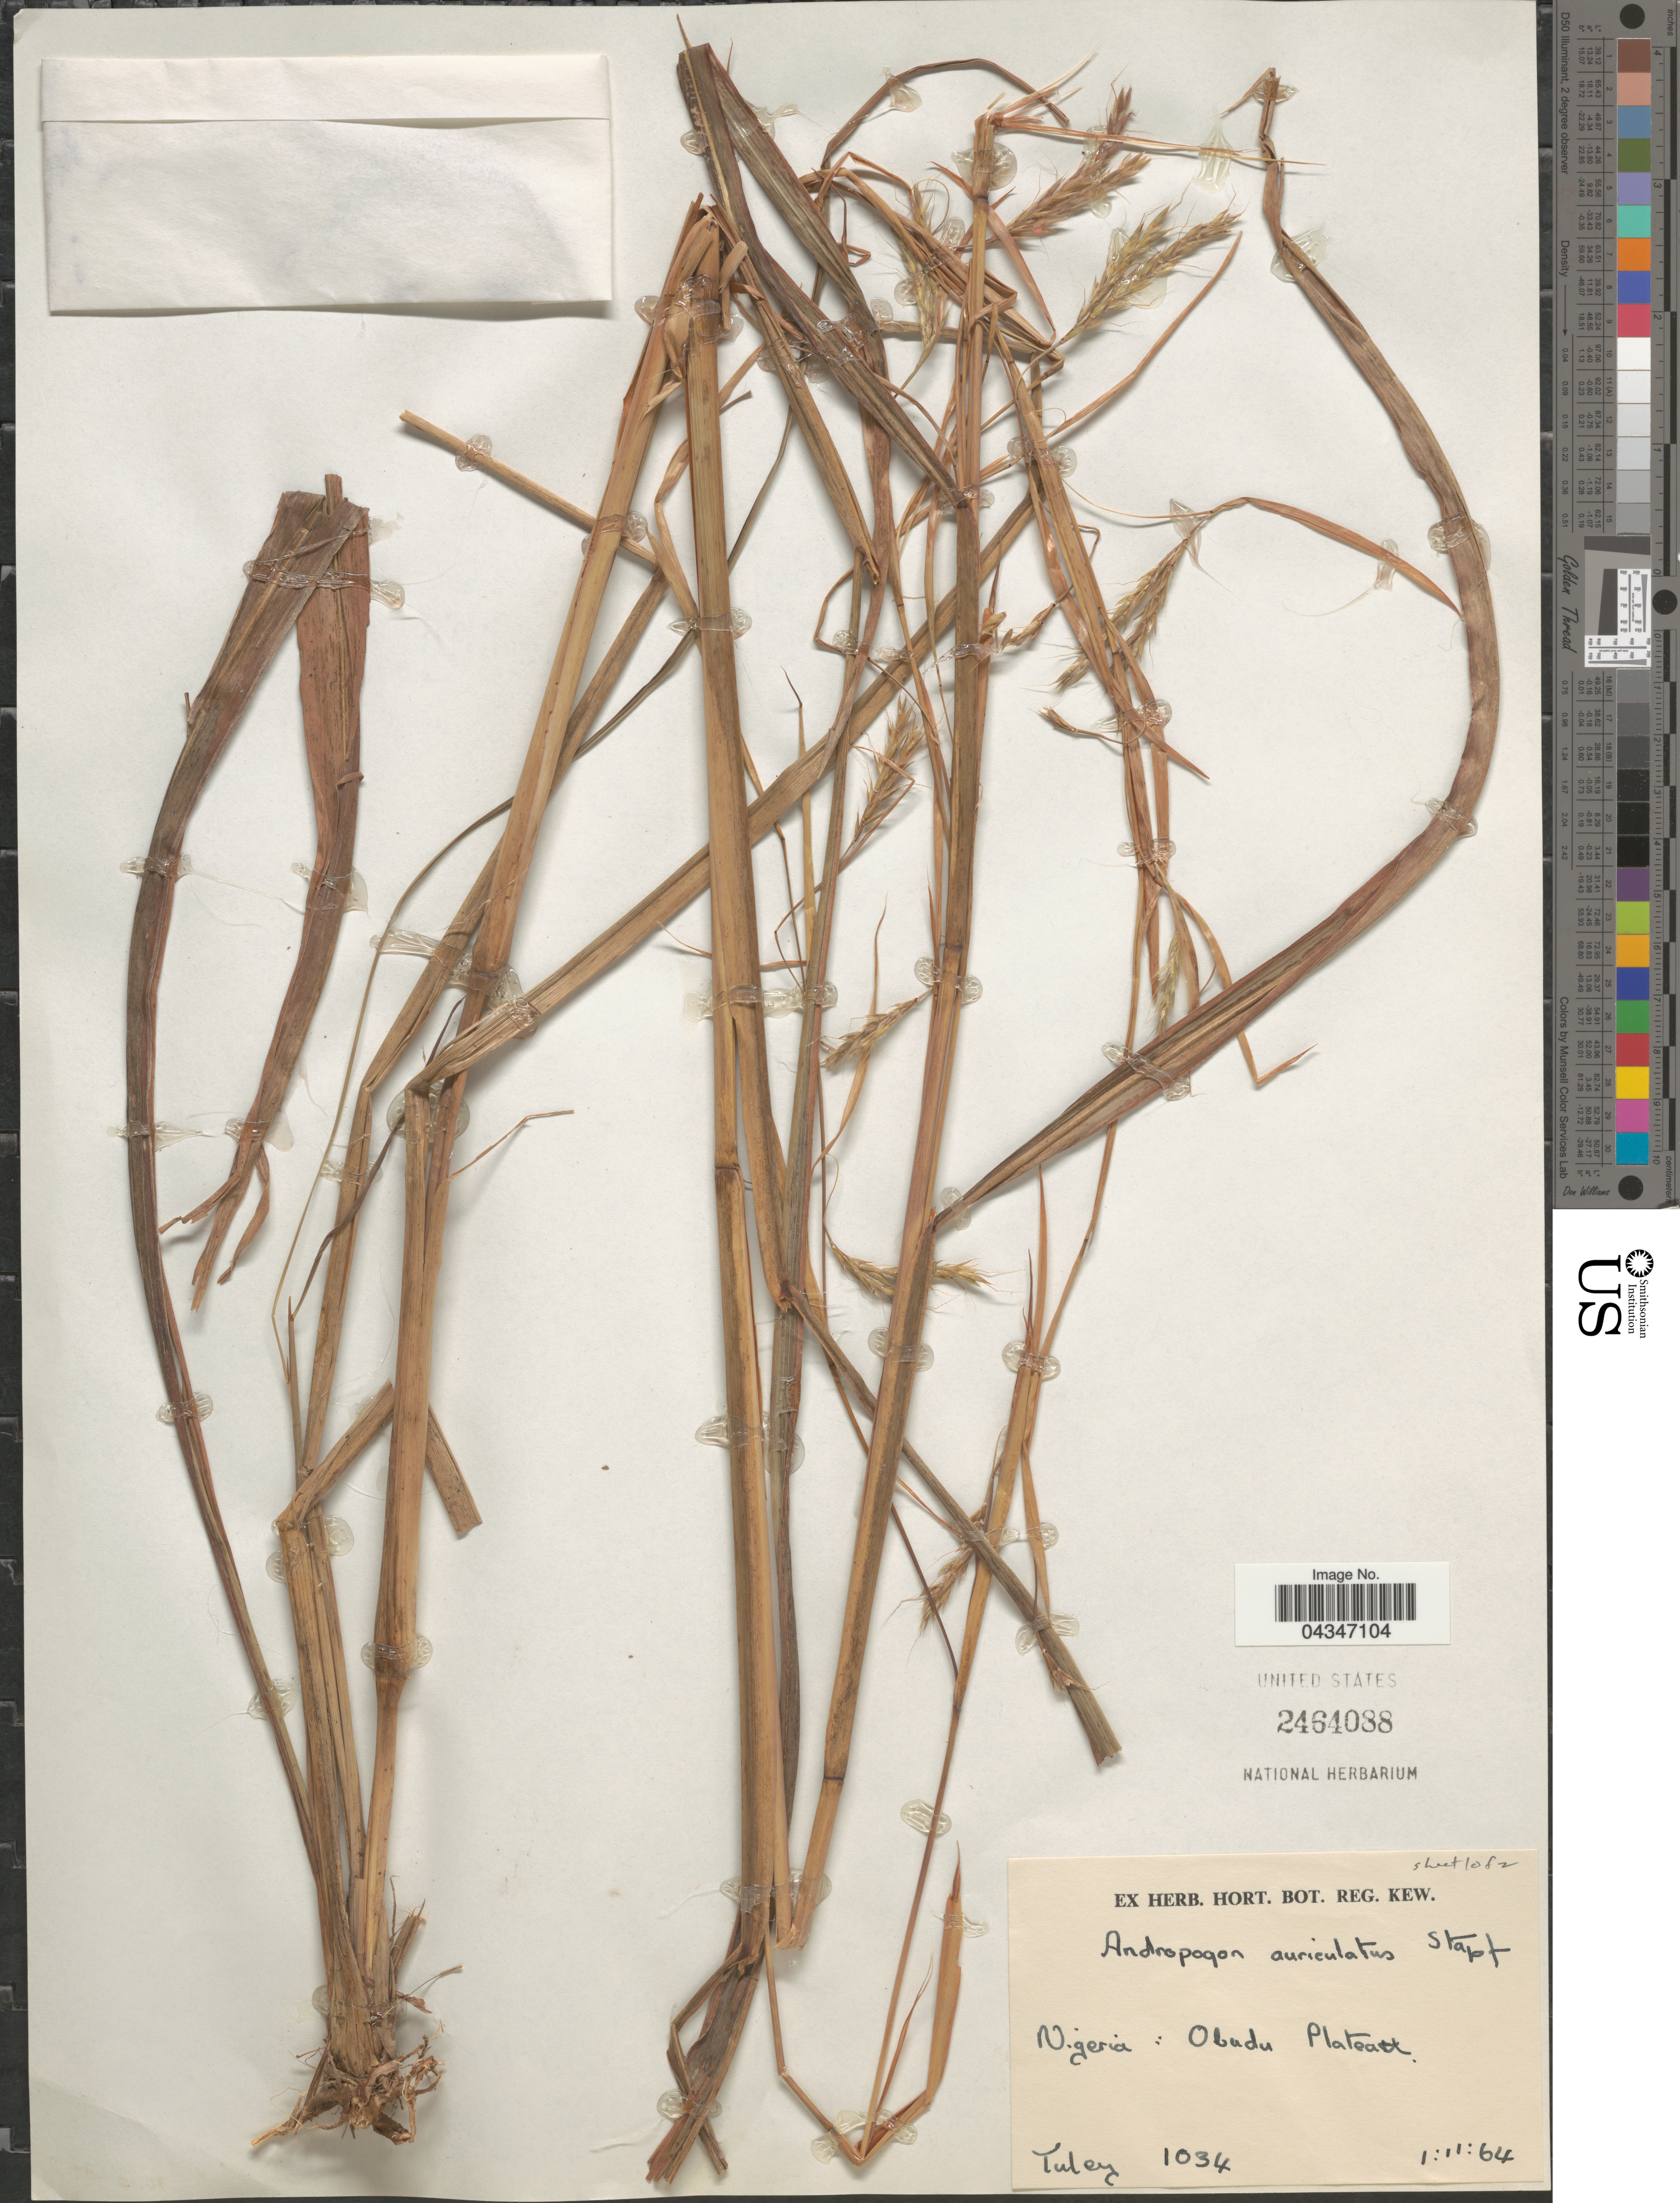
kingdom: Plantae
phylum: Tracheophyta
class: Liliopsida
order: Poales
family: Poaceae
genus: Andropogon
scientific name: Andropogon auriculatus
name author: Stapf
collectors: -. Tuley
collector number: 1034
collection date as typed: Transcribed d/m/y: 1/11/64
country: Nigeria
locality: Obudu Plateau.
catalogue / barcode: US 2464088